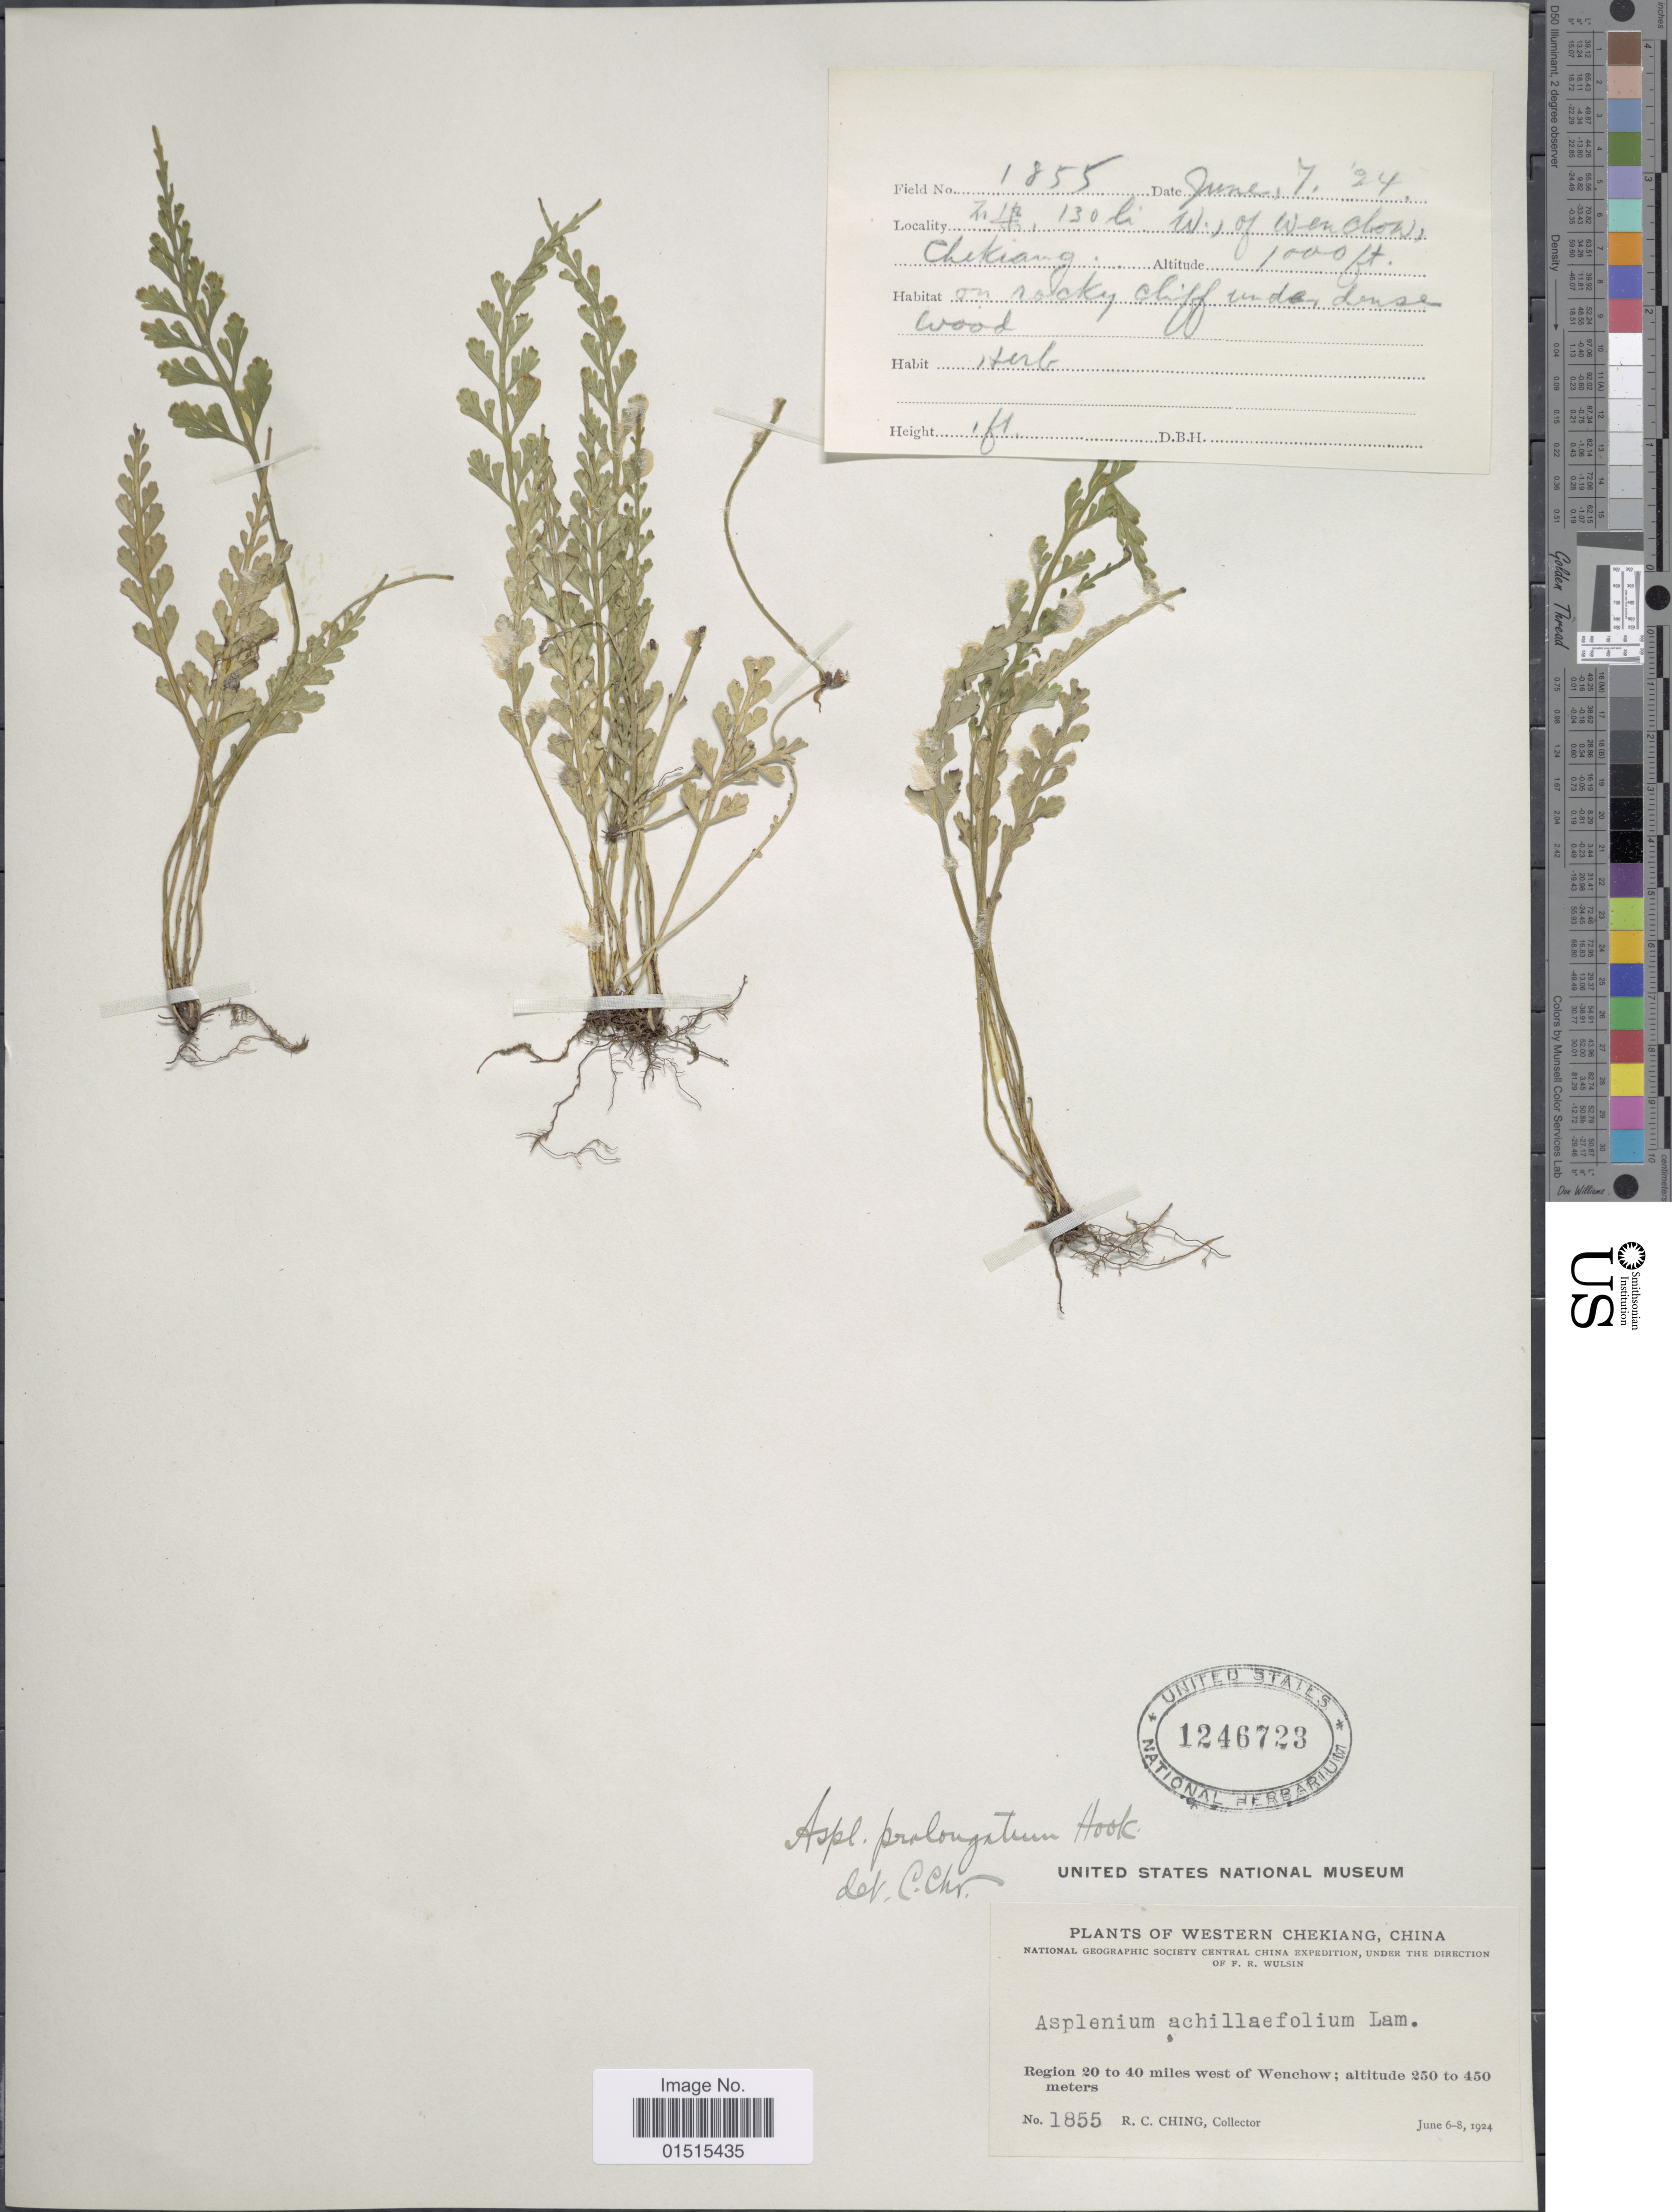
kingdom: Plantae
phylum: Tracheophyta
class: Polypodiopsida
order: Polypodiales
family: Aspleniaceae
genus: Asplenium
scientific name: Asplenium prolongatum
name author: Hook.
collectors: R. C. Ching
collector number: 1855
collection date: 1924-06-07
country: China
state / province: Zhejiang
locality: Western Chekiang, Region 20 to 40 miles west of Wenchow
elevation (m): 305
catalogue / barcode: US 1246723